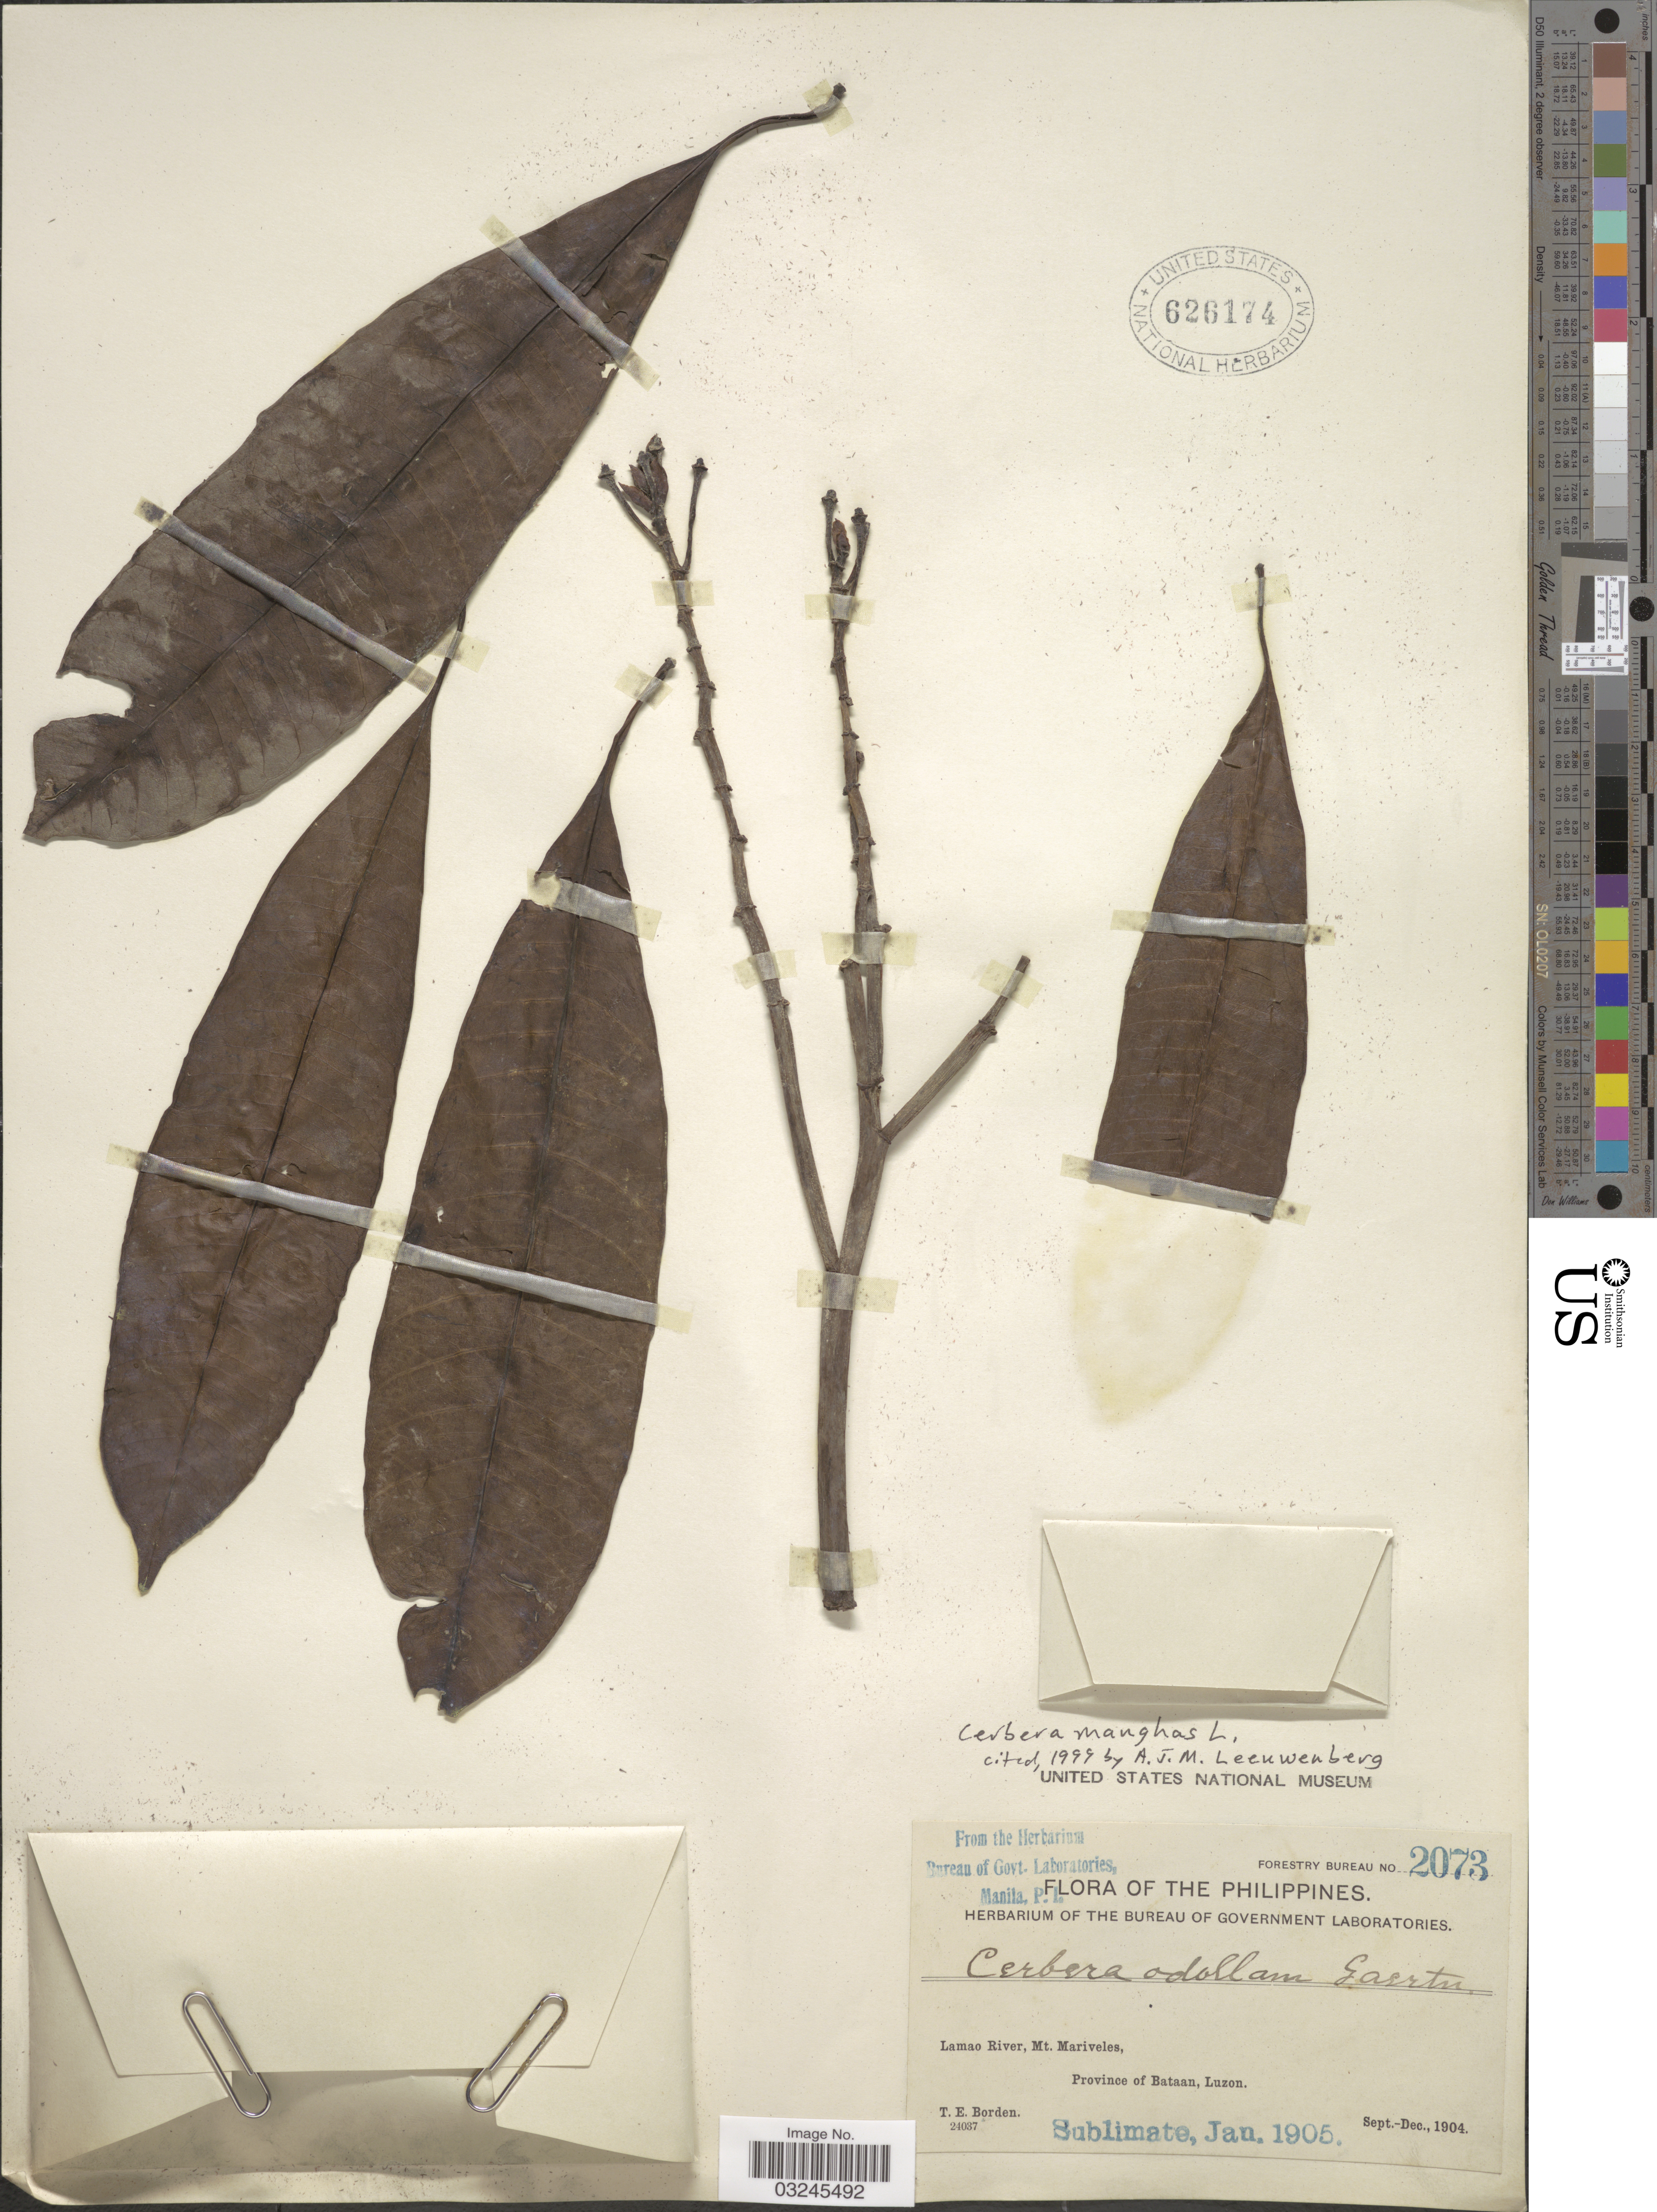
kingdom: Plantae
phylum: Tracheophyta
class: Magnoliopsida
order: Gentianales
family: Apocynaceae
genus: Cerbera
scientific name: Cerbera manghas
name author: L.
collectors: T. E. Borden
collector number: Forestry Bureau 2073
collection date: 1904-09/1904-12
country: Philippines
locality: Lamao River, Mt. Mariveles. Province of Bataan, Luzon.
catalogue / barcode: US 626174